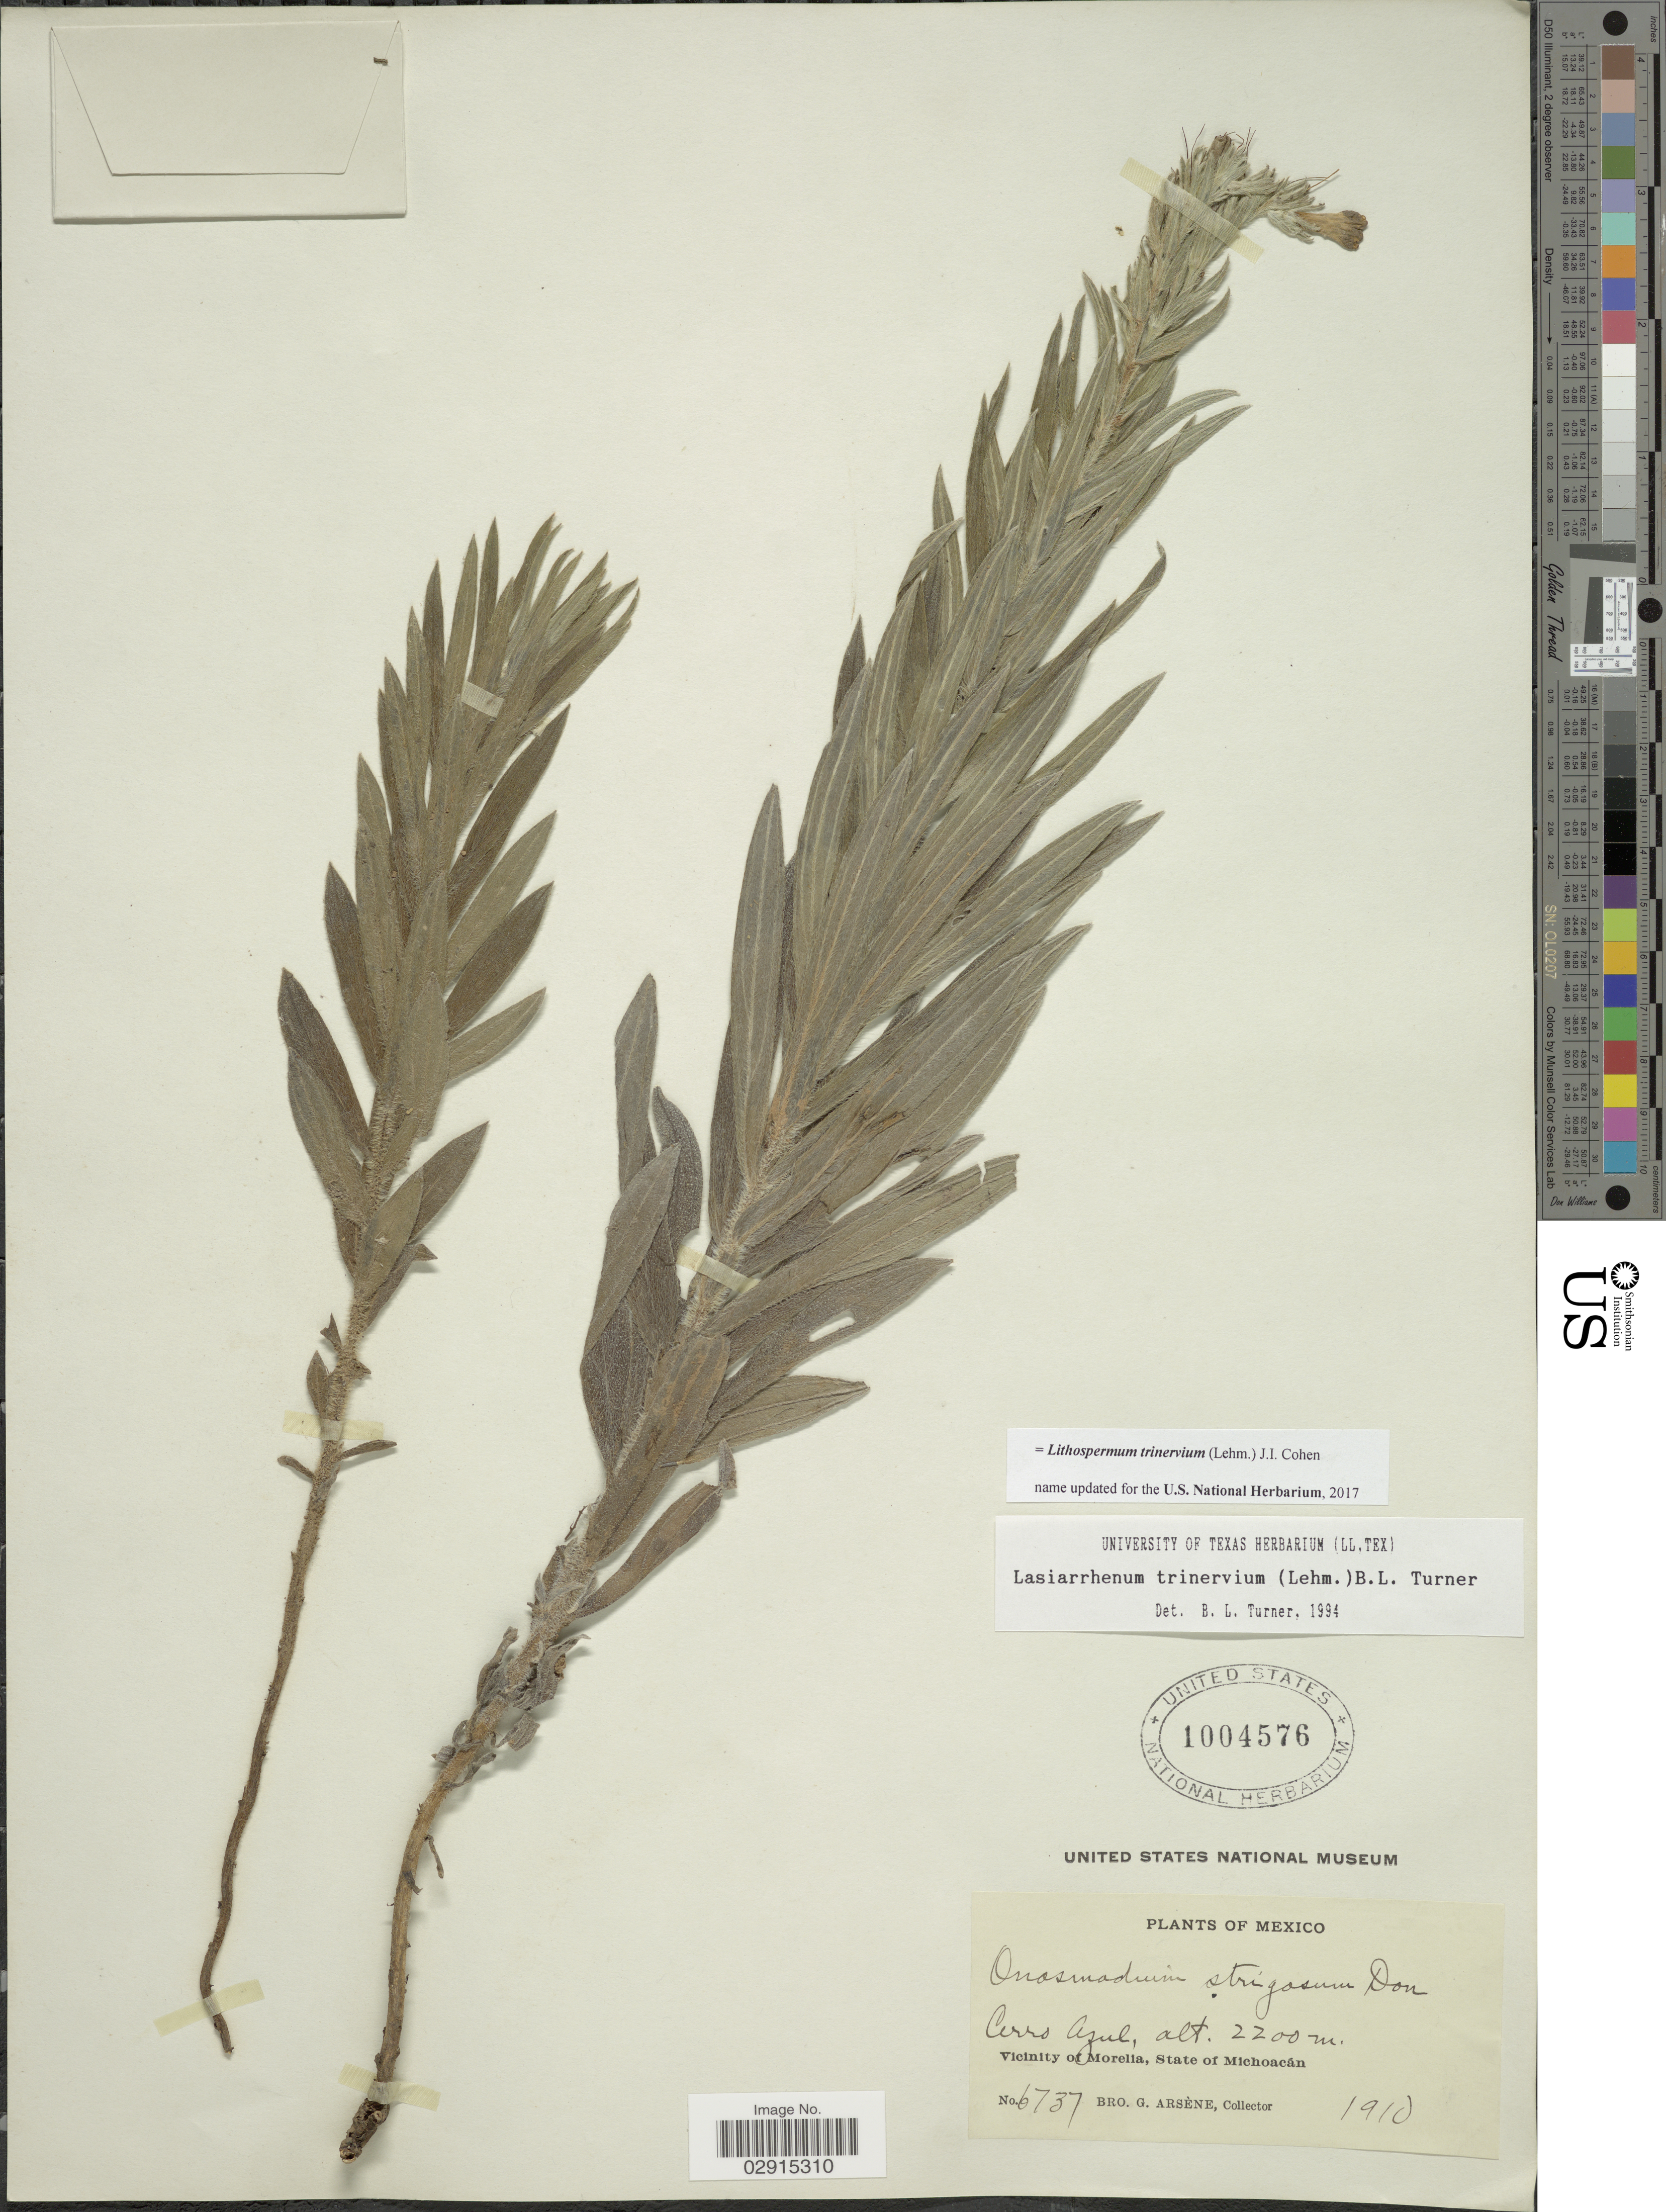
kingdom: Plantae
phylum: Tracheophyta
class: Magnoliopsida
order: Boraginales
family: Boraginaceae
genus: Lithospermum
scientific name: Lithospermum trinervium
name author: (Lehm.) J.I. Cohen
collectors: Bro. G. Arsène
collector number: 6737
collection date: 1910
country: Mexico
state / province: Michoacán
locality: Cerro Azul. Vicinity of Morelia.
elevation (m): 2200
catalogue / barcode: US 1004576